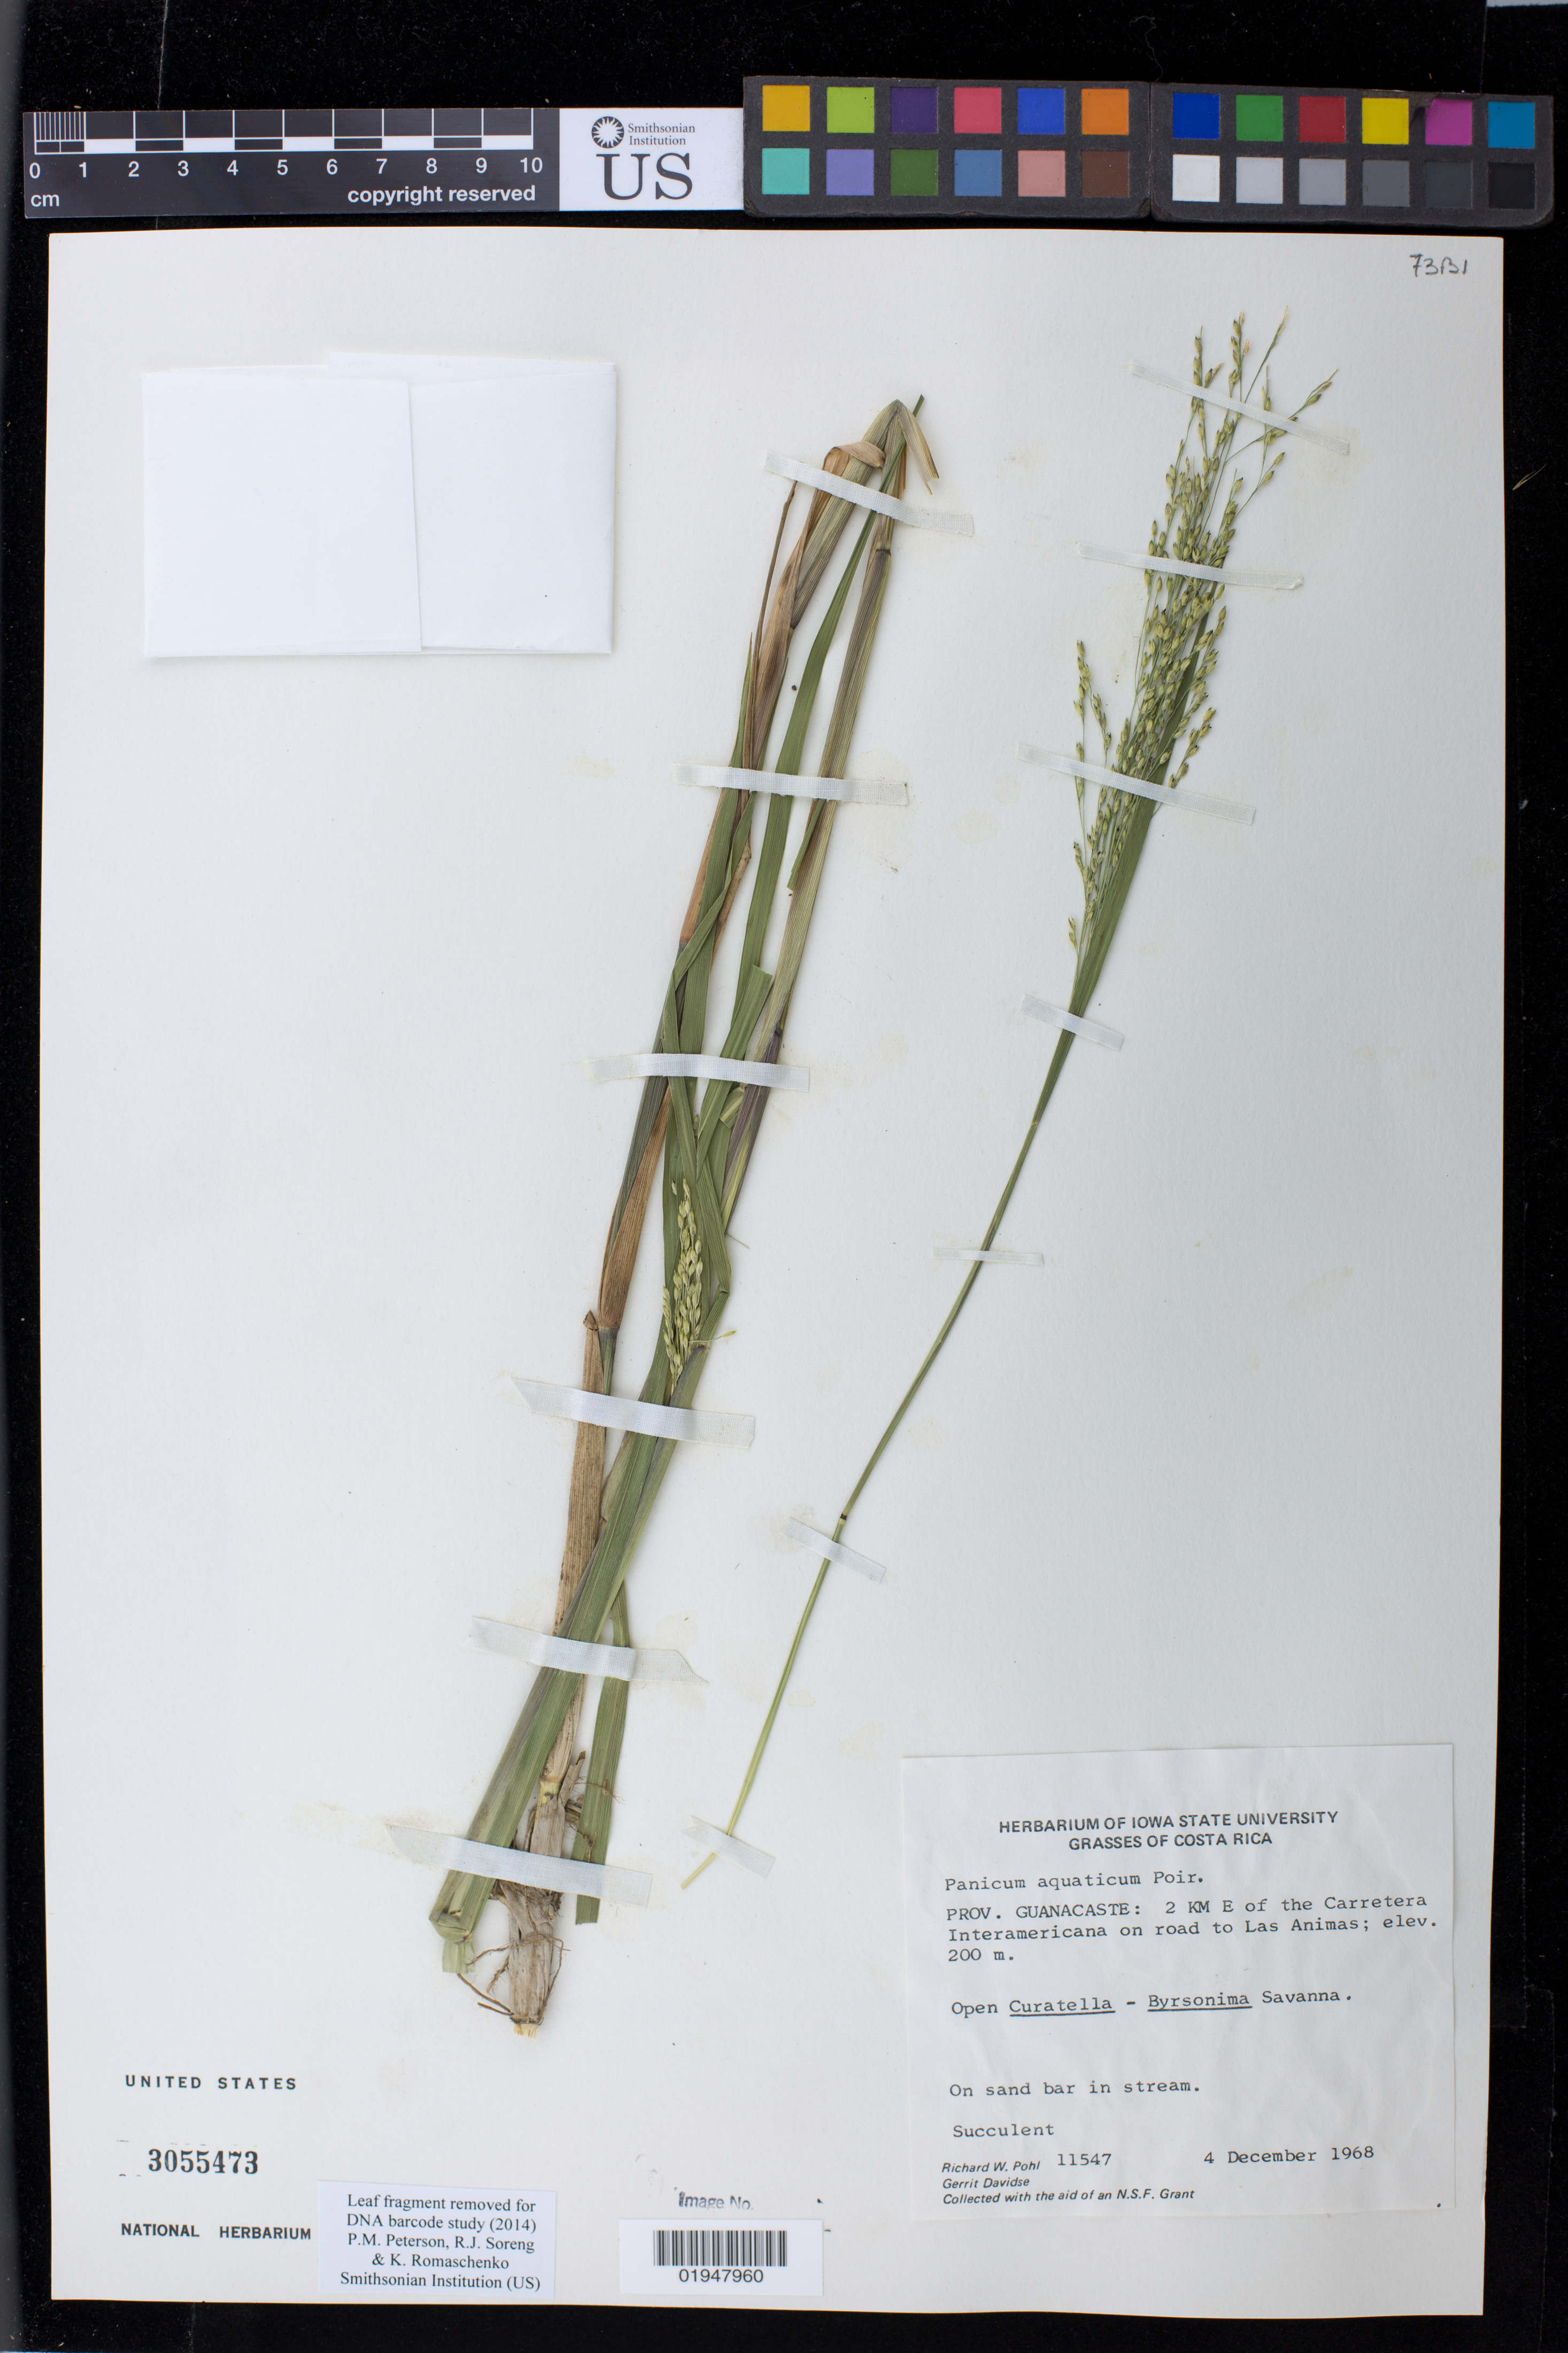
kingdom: Plantae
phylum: Tracheophyta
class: Liliopsida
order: Poales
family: Poaceae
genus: Panicum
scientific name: Panicum aquaticum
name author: Poir. in Lam.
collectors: R. W. Pohl & G. Davidse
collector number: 11547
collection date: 1968-12-04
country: Costa Rica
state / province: Guanacaste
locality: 2 KM E of the Carretera Interamericana on road to Las Animas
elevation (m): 200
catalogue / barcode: US 3055473